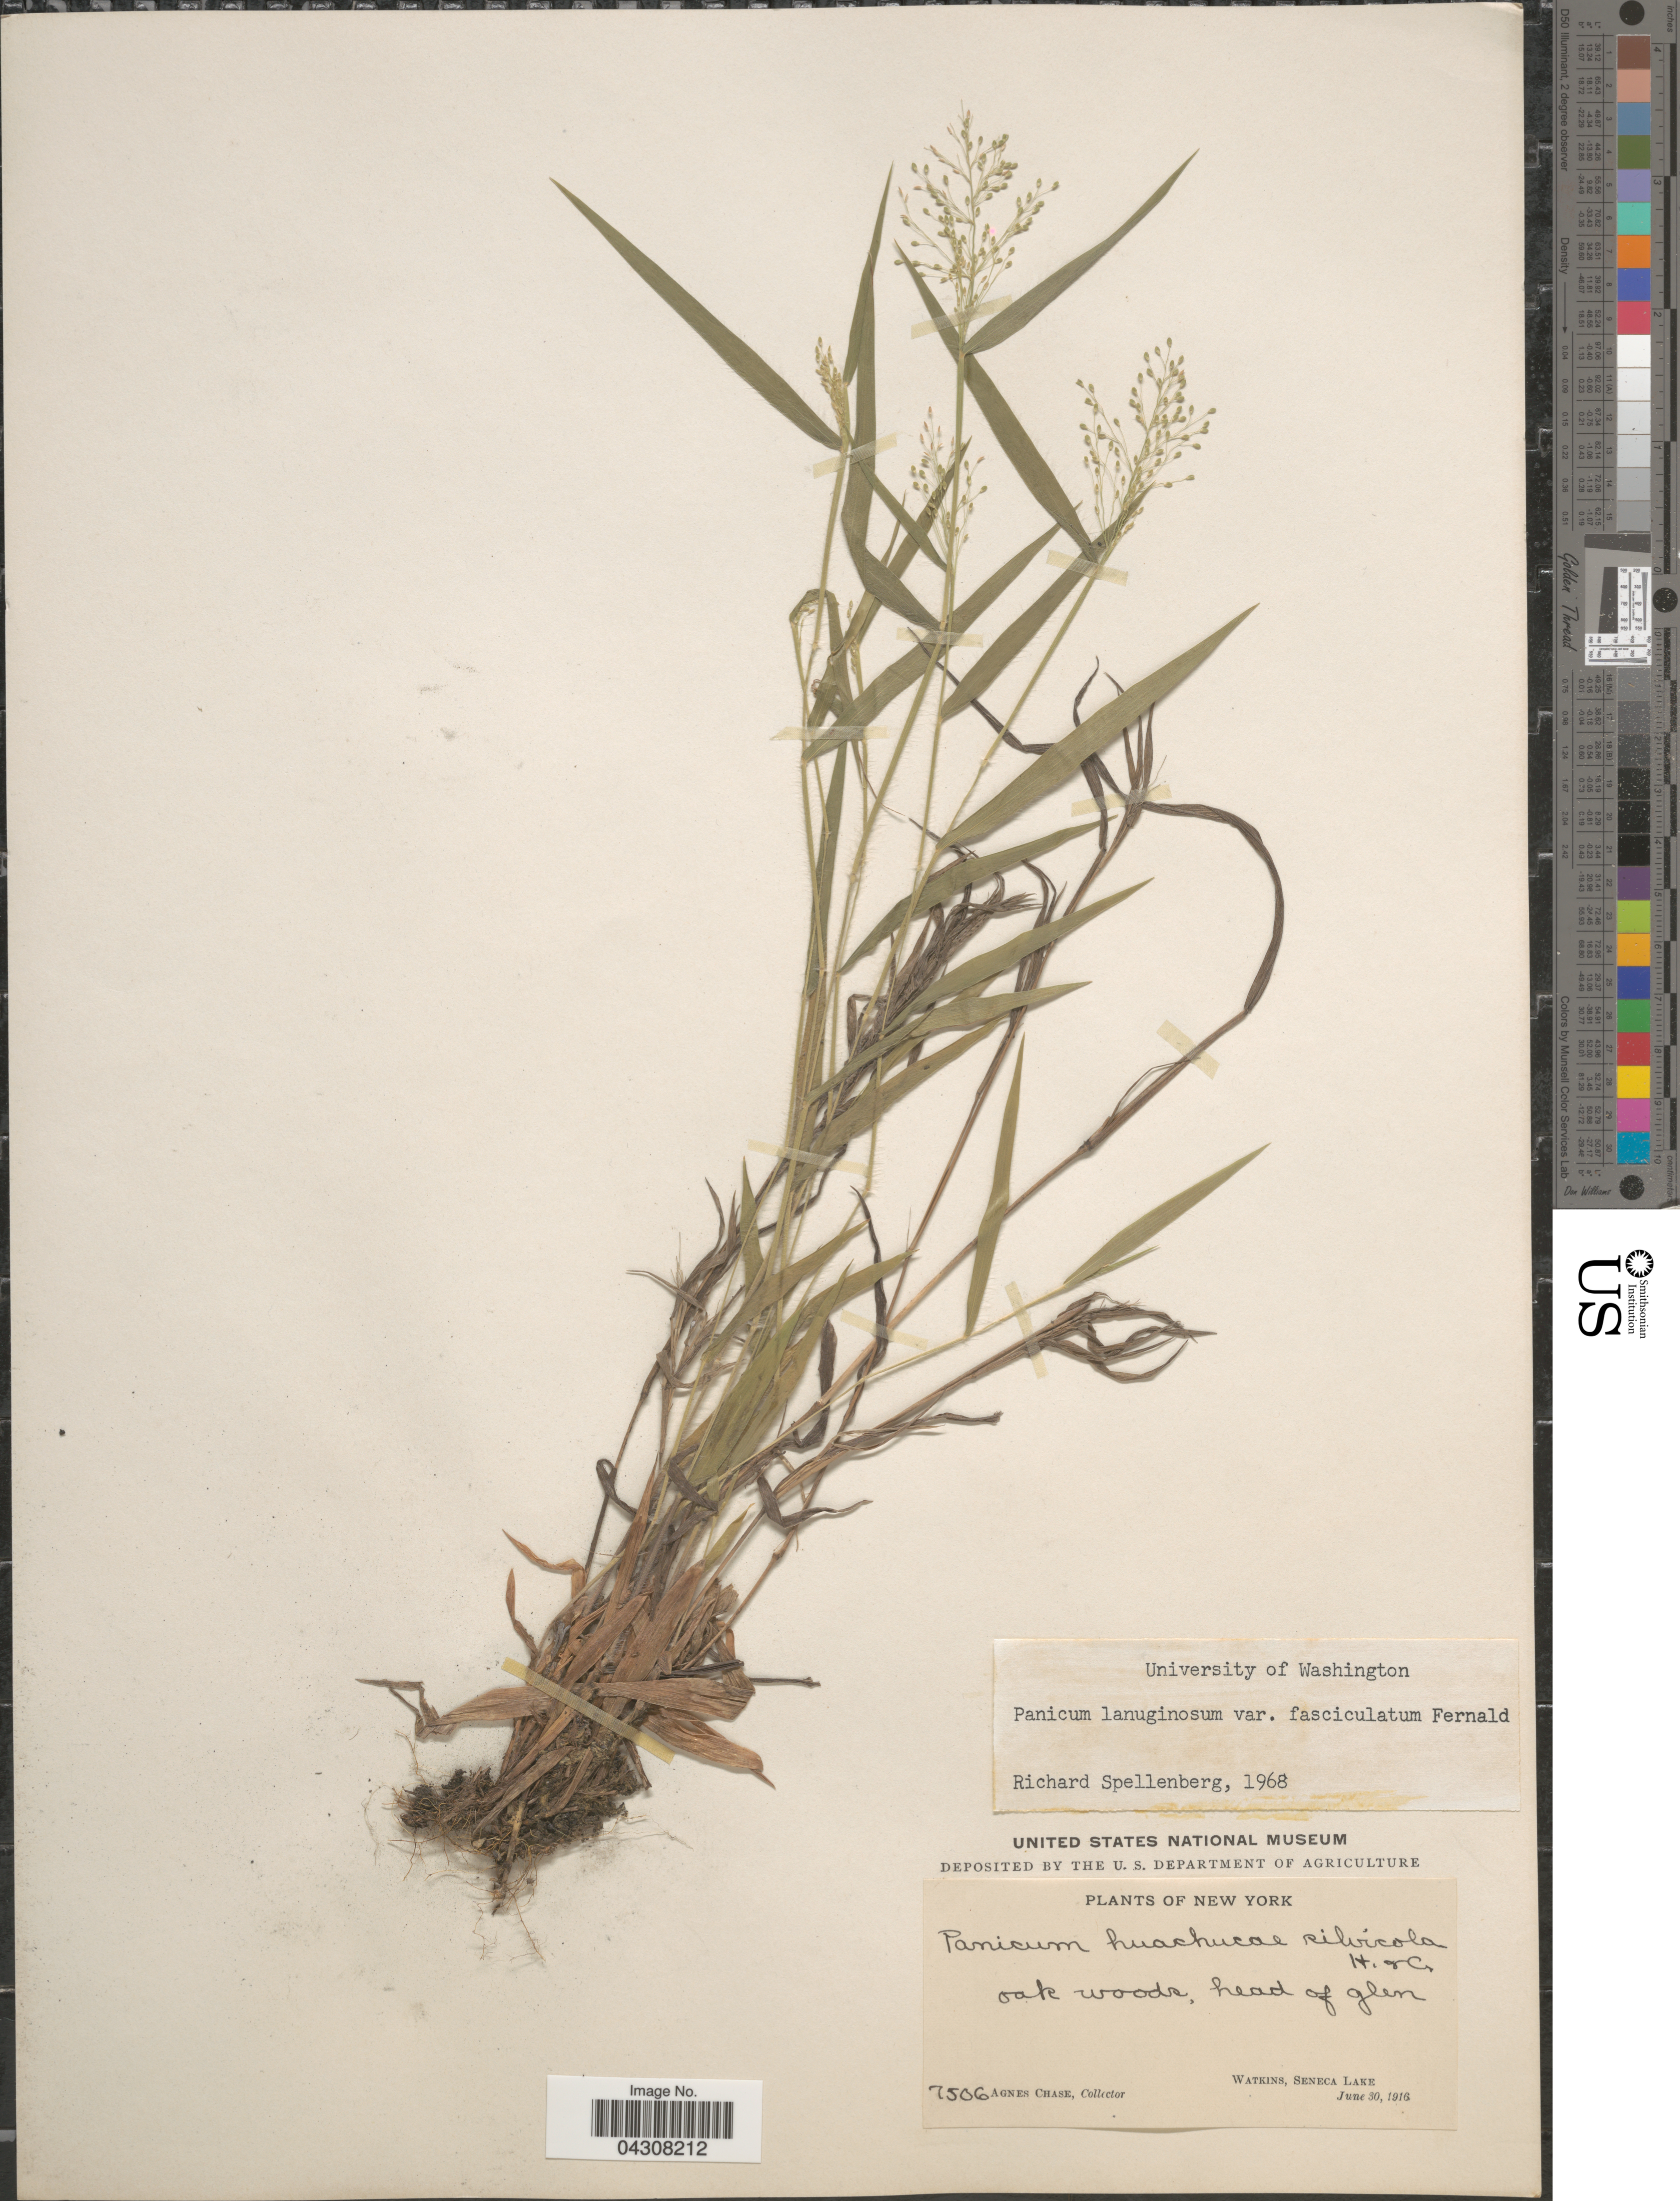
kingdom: Plantae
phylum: Tracheophyta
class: Liliopsida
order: Poales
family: Poaceae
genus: Dichanthelium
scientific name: Dichanthelium acuminatum var. acuminatum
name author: (Sw.) Gould & C.A. Clark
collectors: A. Chase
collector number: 7506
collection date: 1916-06-30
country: United States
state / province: New York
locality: Oak woods, head of glen. Watkins, Seneca Lake.